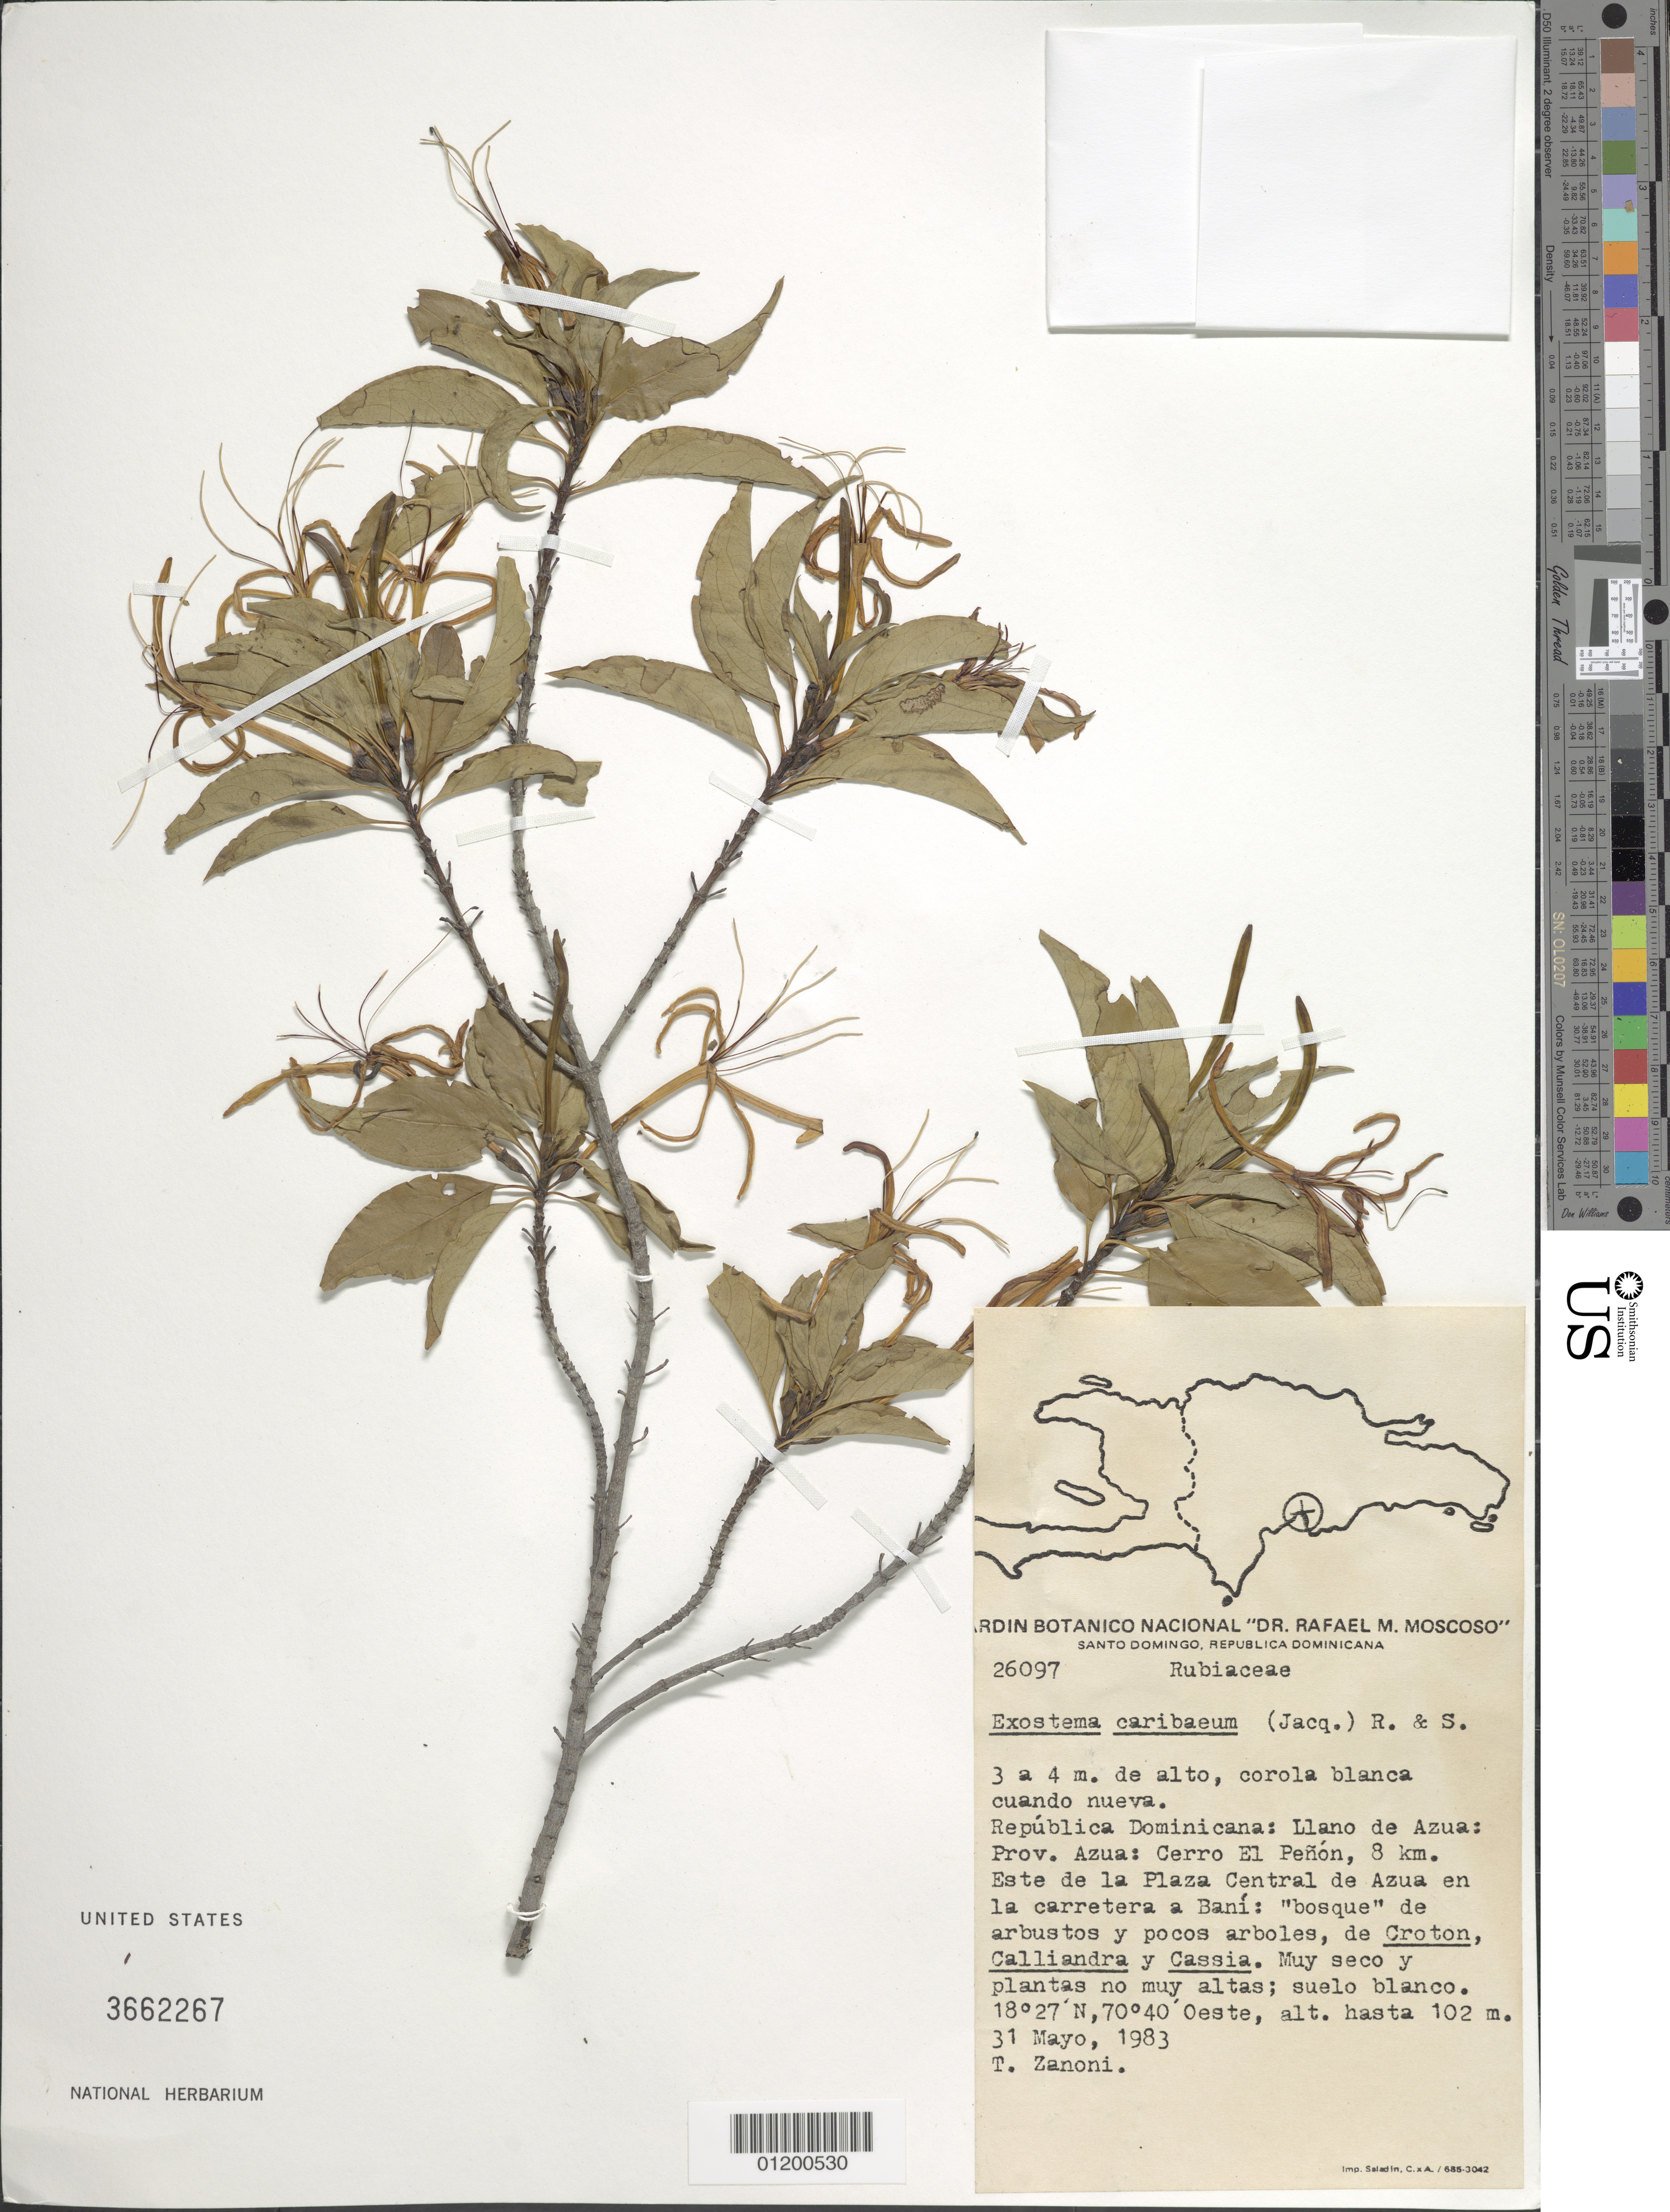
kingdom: Plantae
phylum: Tracheophyta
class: Magnoliopsida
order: Gentianales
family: Rubiaceae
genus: Exostema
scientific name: Exostema caribaeum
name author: (Jacq.) Roem. & Schult.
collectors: T. A. Zanoni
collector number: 26097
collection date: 1983-05-31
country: Dominican Republic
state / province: Azua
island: Hispaniola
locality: Llano de Azua: Cerro El Peñón, 8 km E of the Central Square of Azua on the road to Baní.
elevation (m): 102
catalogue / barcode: US 3662267